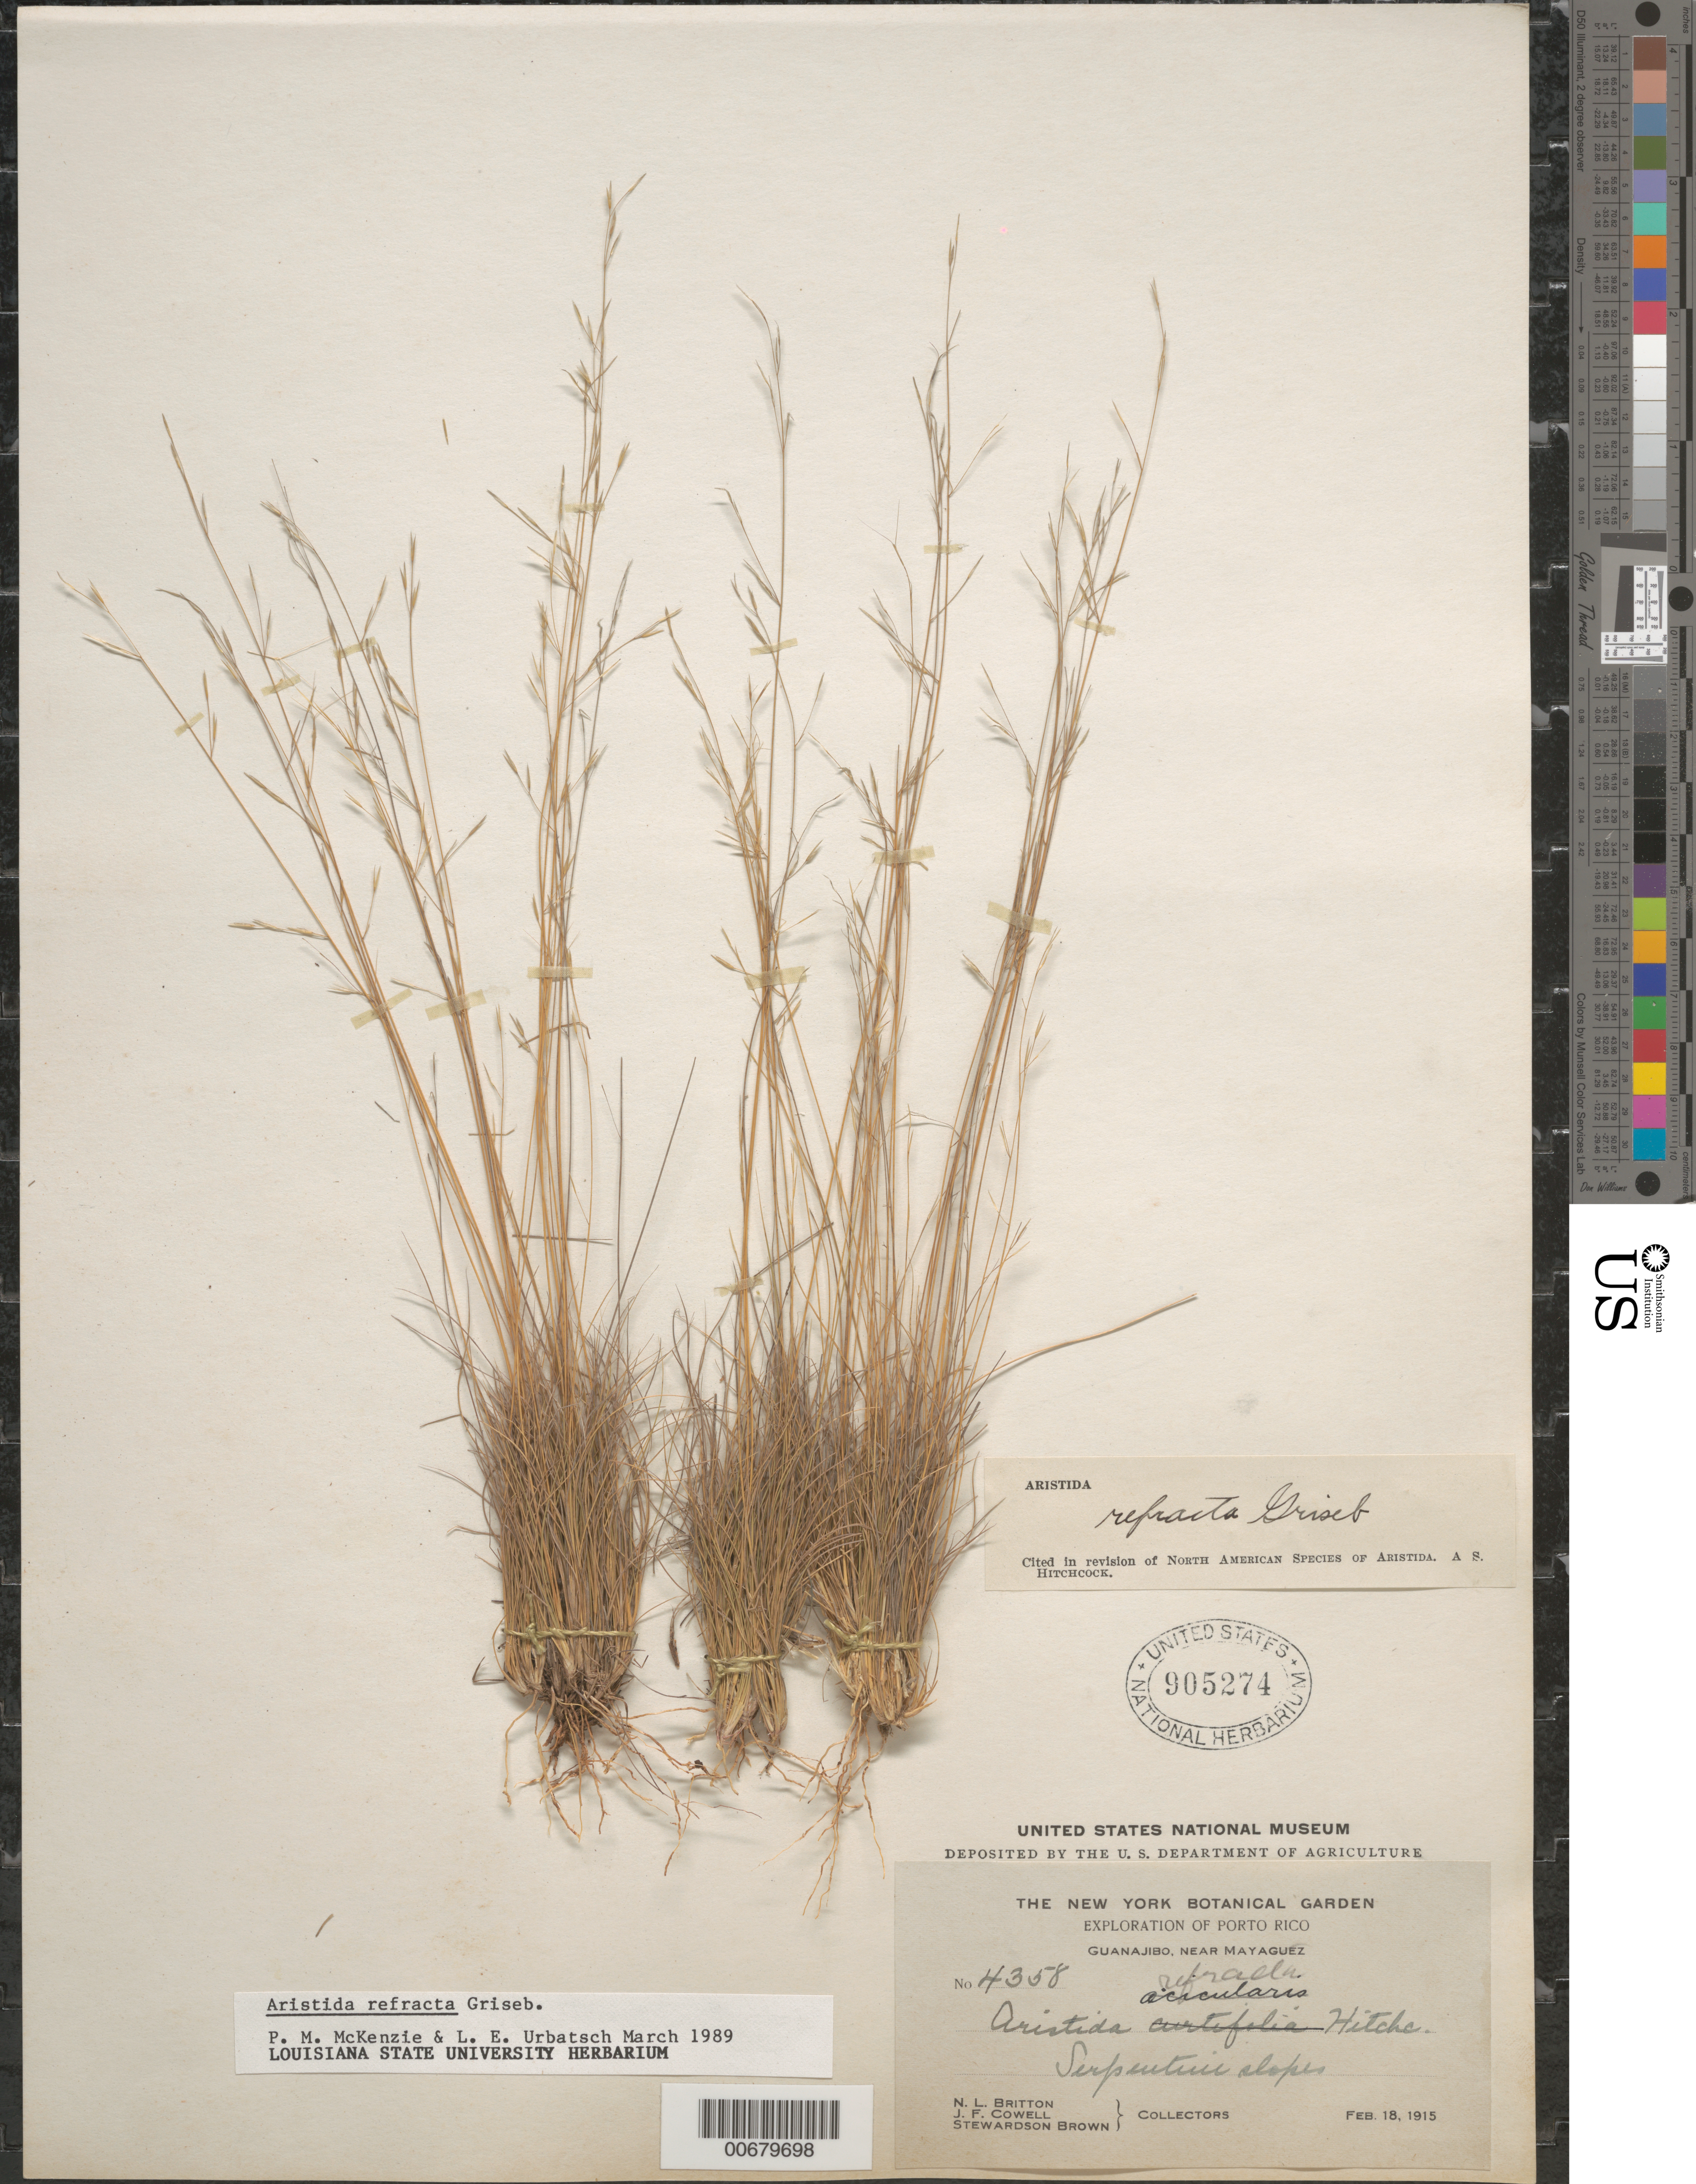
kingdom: Plantae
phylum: Tracheophyta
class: Liliopsida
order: Poales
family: Poaceae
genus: Aristida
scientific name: Aristida refracta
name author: Griseb.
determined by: McKenzie, P. M.; Urbatsch, Lowell E.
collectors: N. Britton, J. F. Cowell & S. Brown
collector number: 4358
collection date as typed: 18 Feb 1915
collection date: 1915-02-18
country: Puerto Rico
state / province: Mayagüez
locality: Guanajibo, near Mayaguez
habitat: Serpentine slopes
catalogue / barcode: US 905274